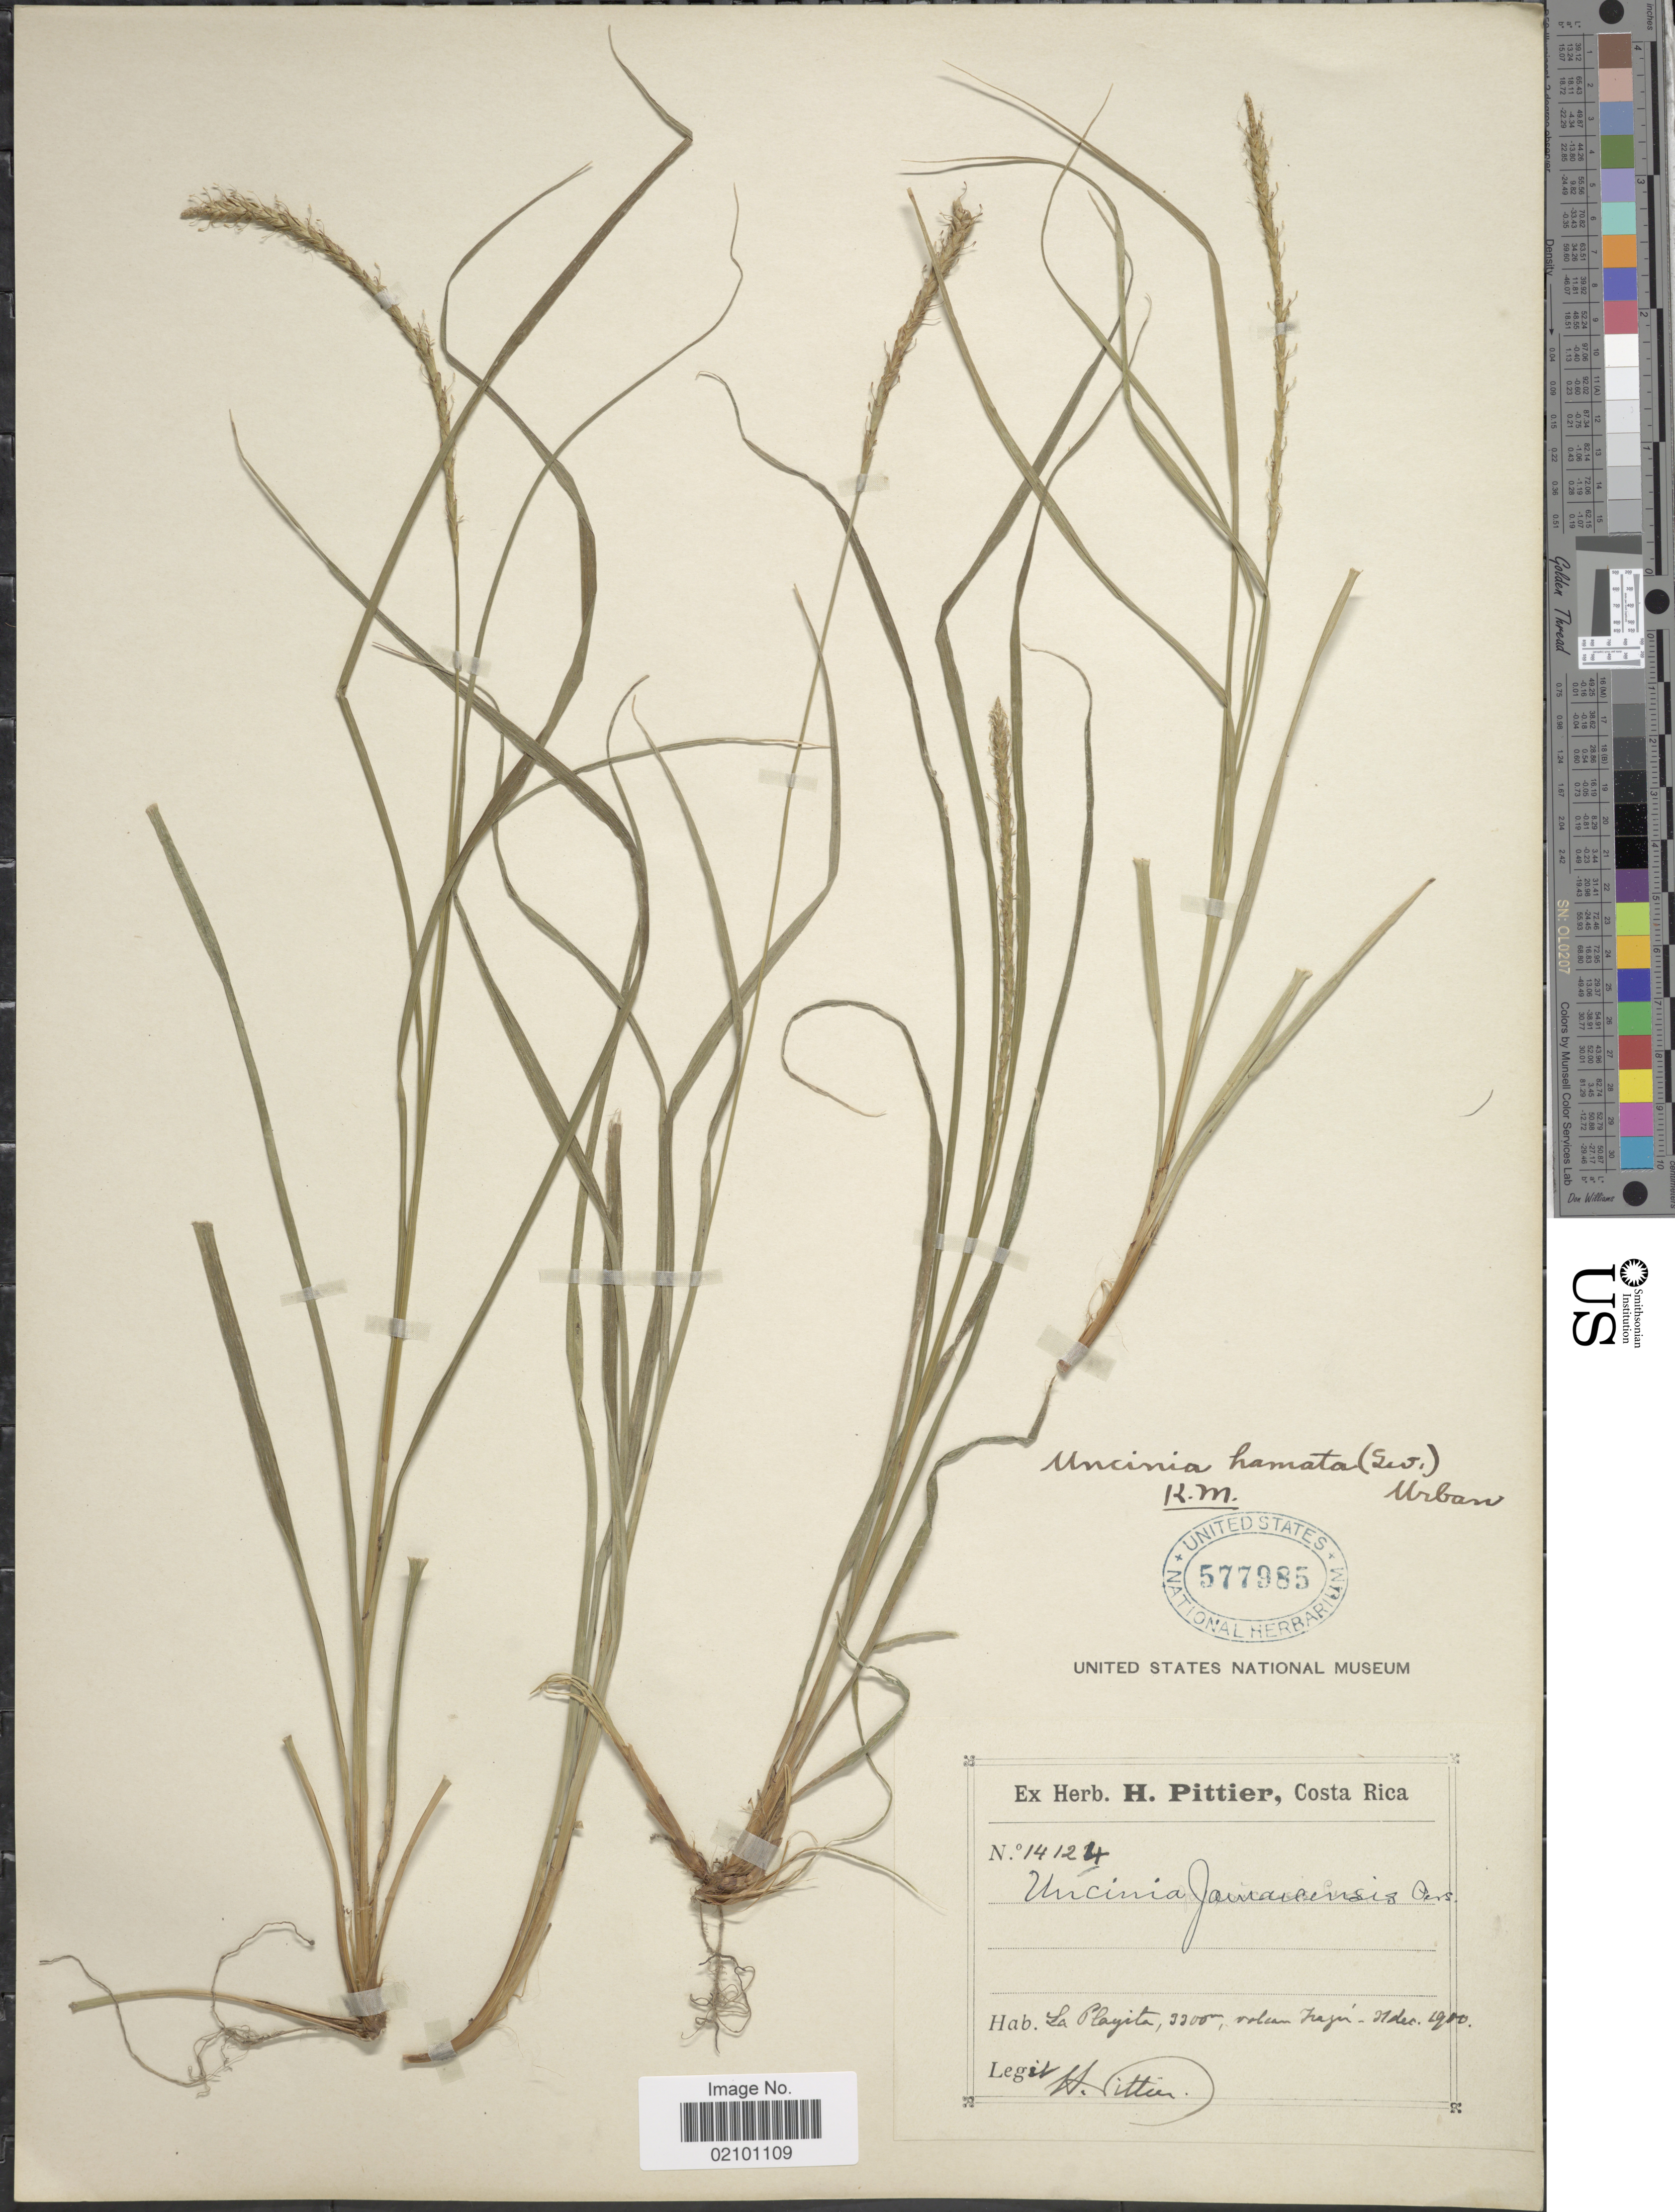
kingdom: Plantae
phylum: Tracheophyta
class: Liliopsida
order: Poales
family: Cyperaceae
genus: Carex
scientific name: Carex hamata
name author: Sw.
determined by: Strong, M. T., (US), Smithsonian Institution - National Museum of Natural History (UNITED STATES)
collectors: H. F. Pittier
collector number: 14124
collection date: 1900-12-21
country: Costa Rica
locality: La Playita, volcan Irazú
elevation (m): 3300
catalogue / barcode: US 577985